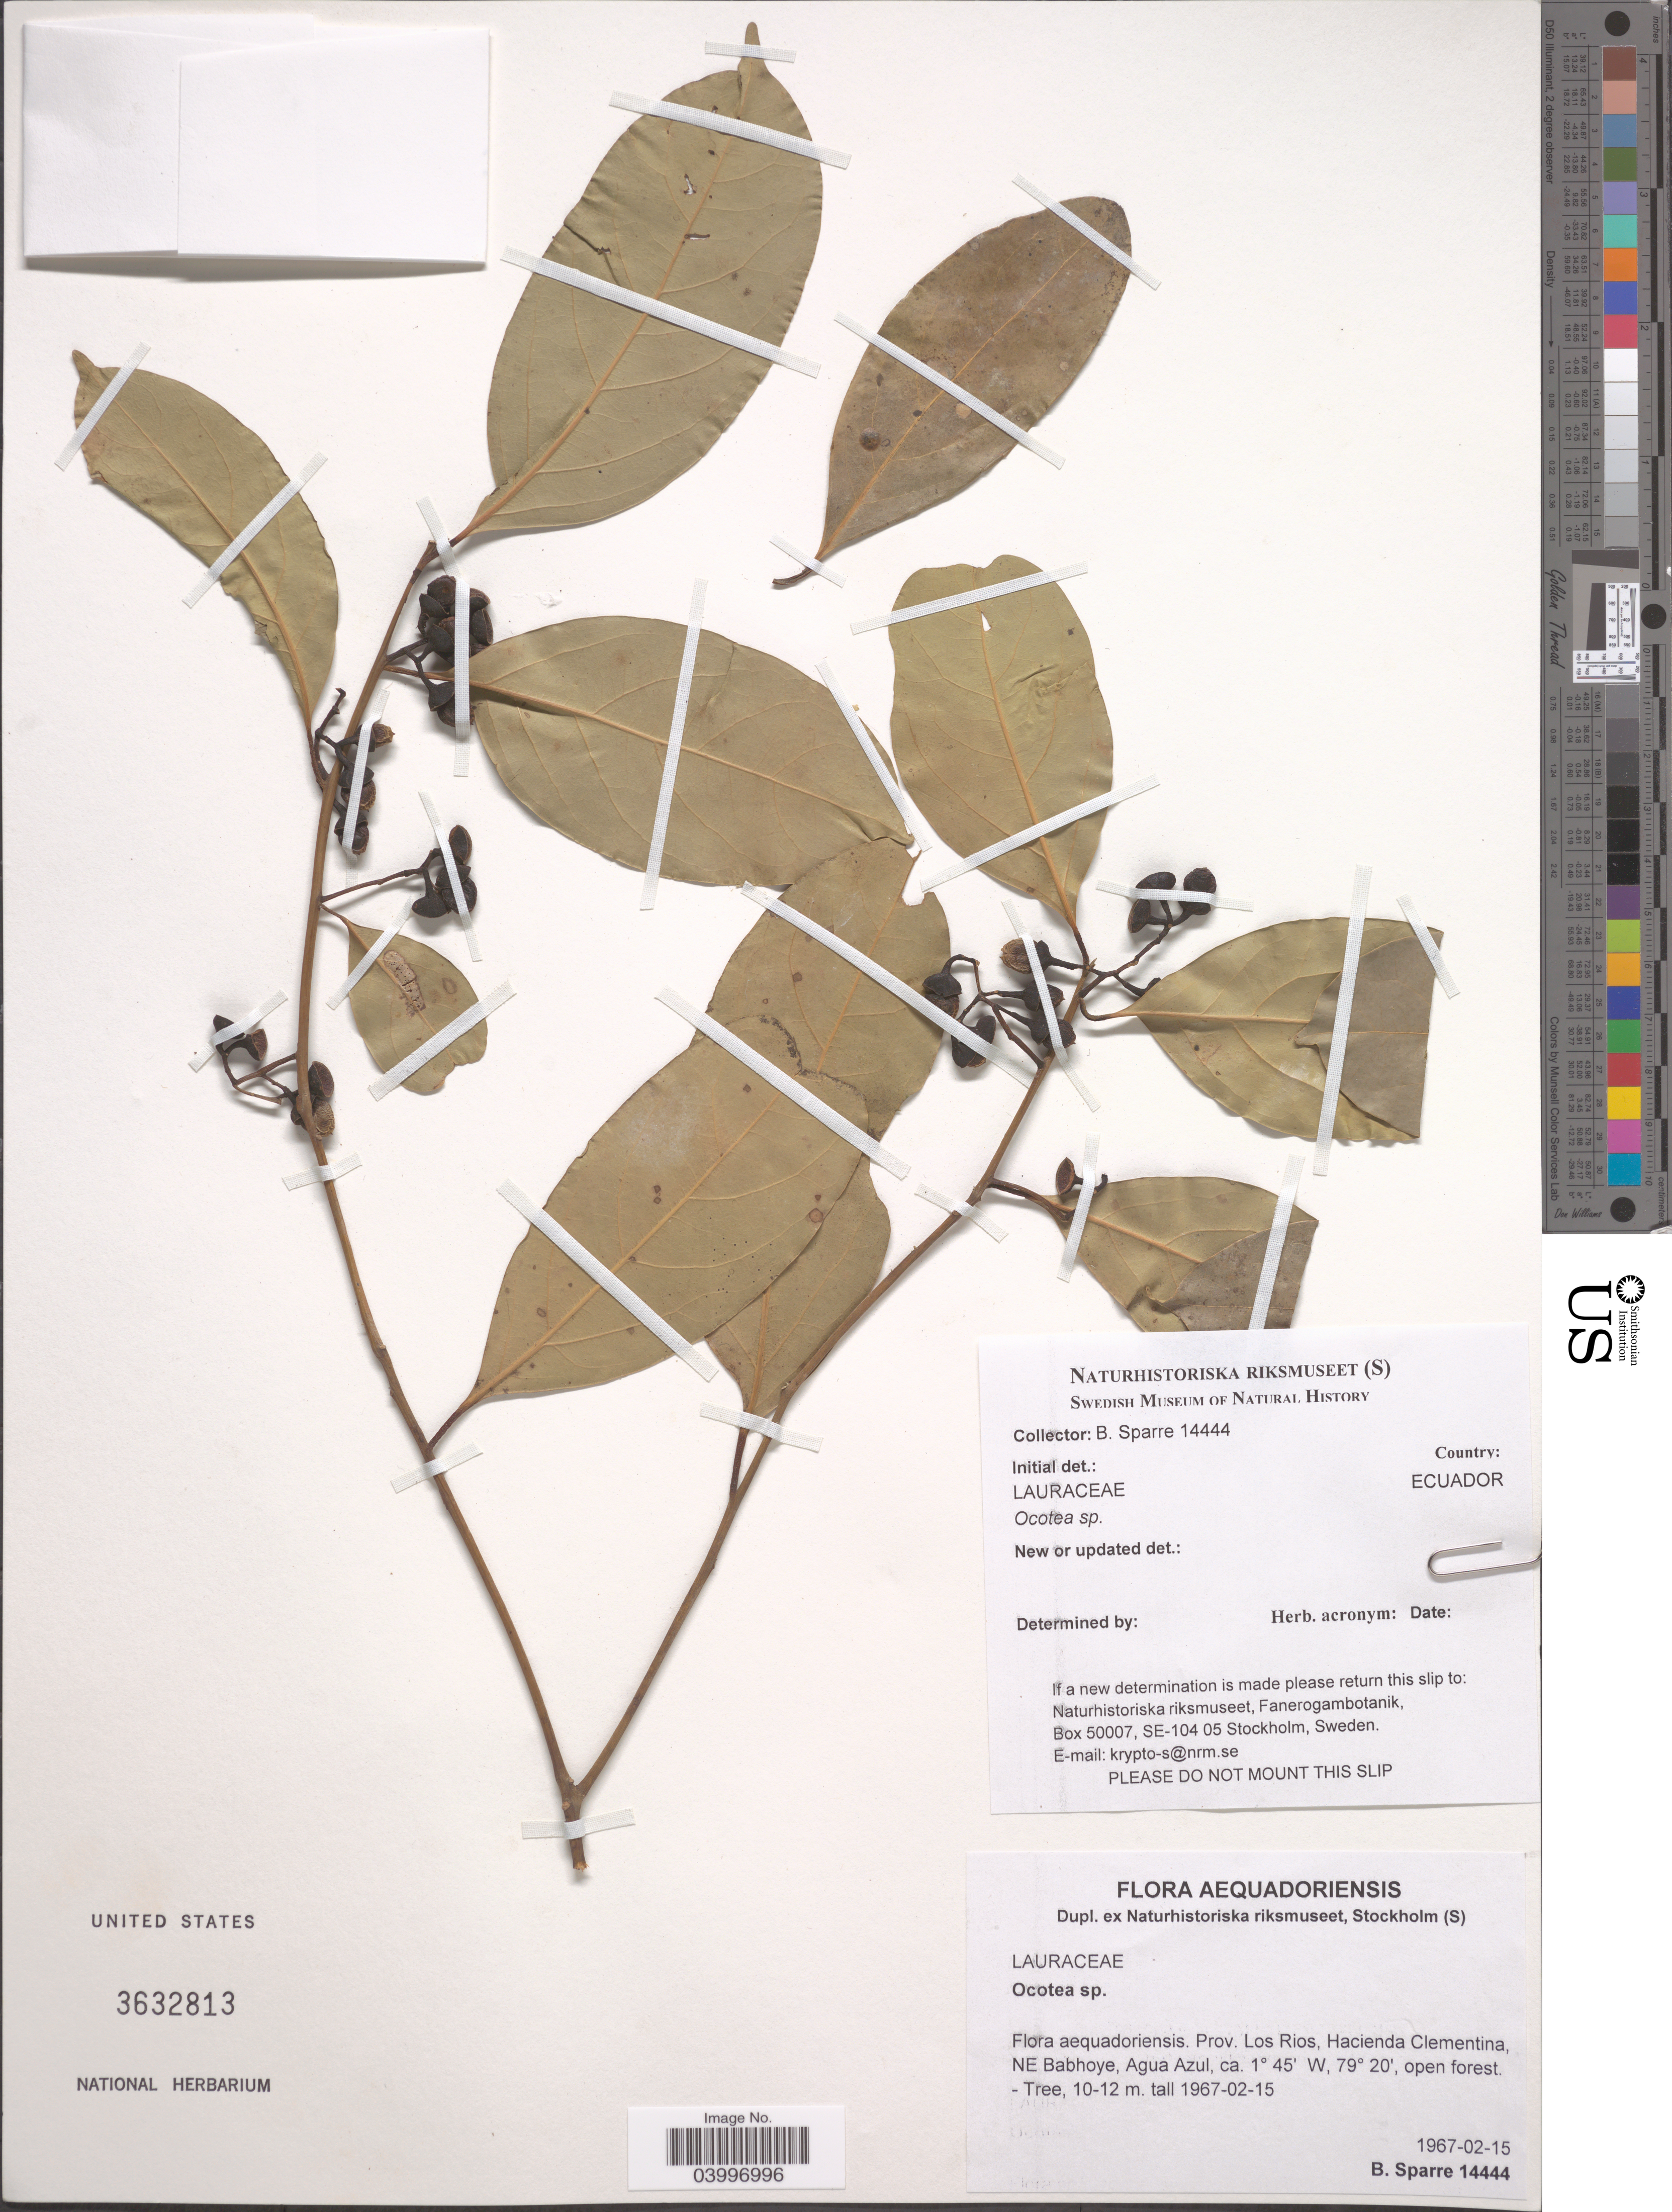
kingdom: Plantae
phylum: Tracheophyta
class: Magnoliopsida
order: Laurales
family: Lauraceae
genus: Ocotea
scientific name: Ocotea sp.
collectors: B. Sparre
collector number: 14444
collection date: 1967-02-15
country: Ecuador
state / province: Los Ríos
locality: Hacienda Clementina, NE Babhoye, Agua Azul.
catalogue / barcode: US 3632813